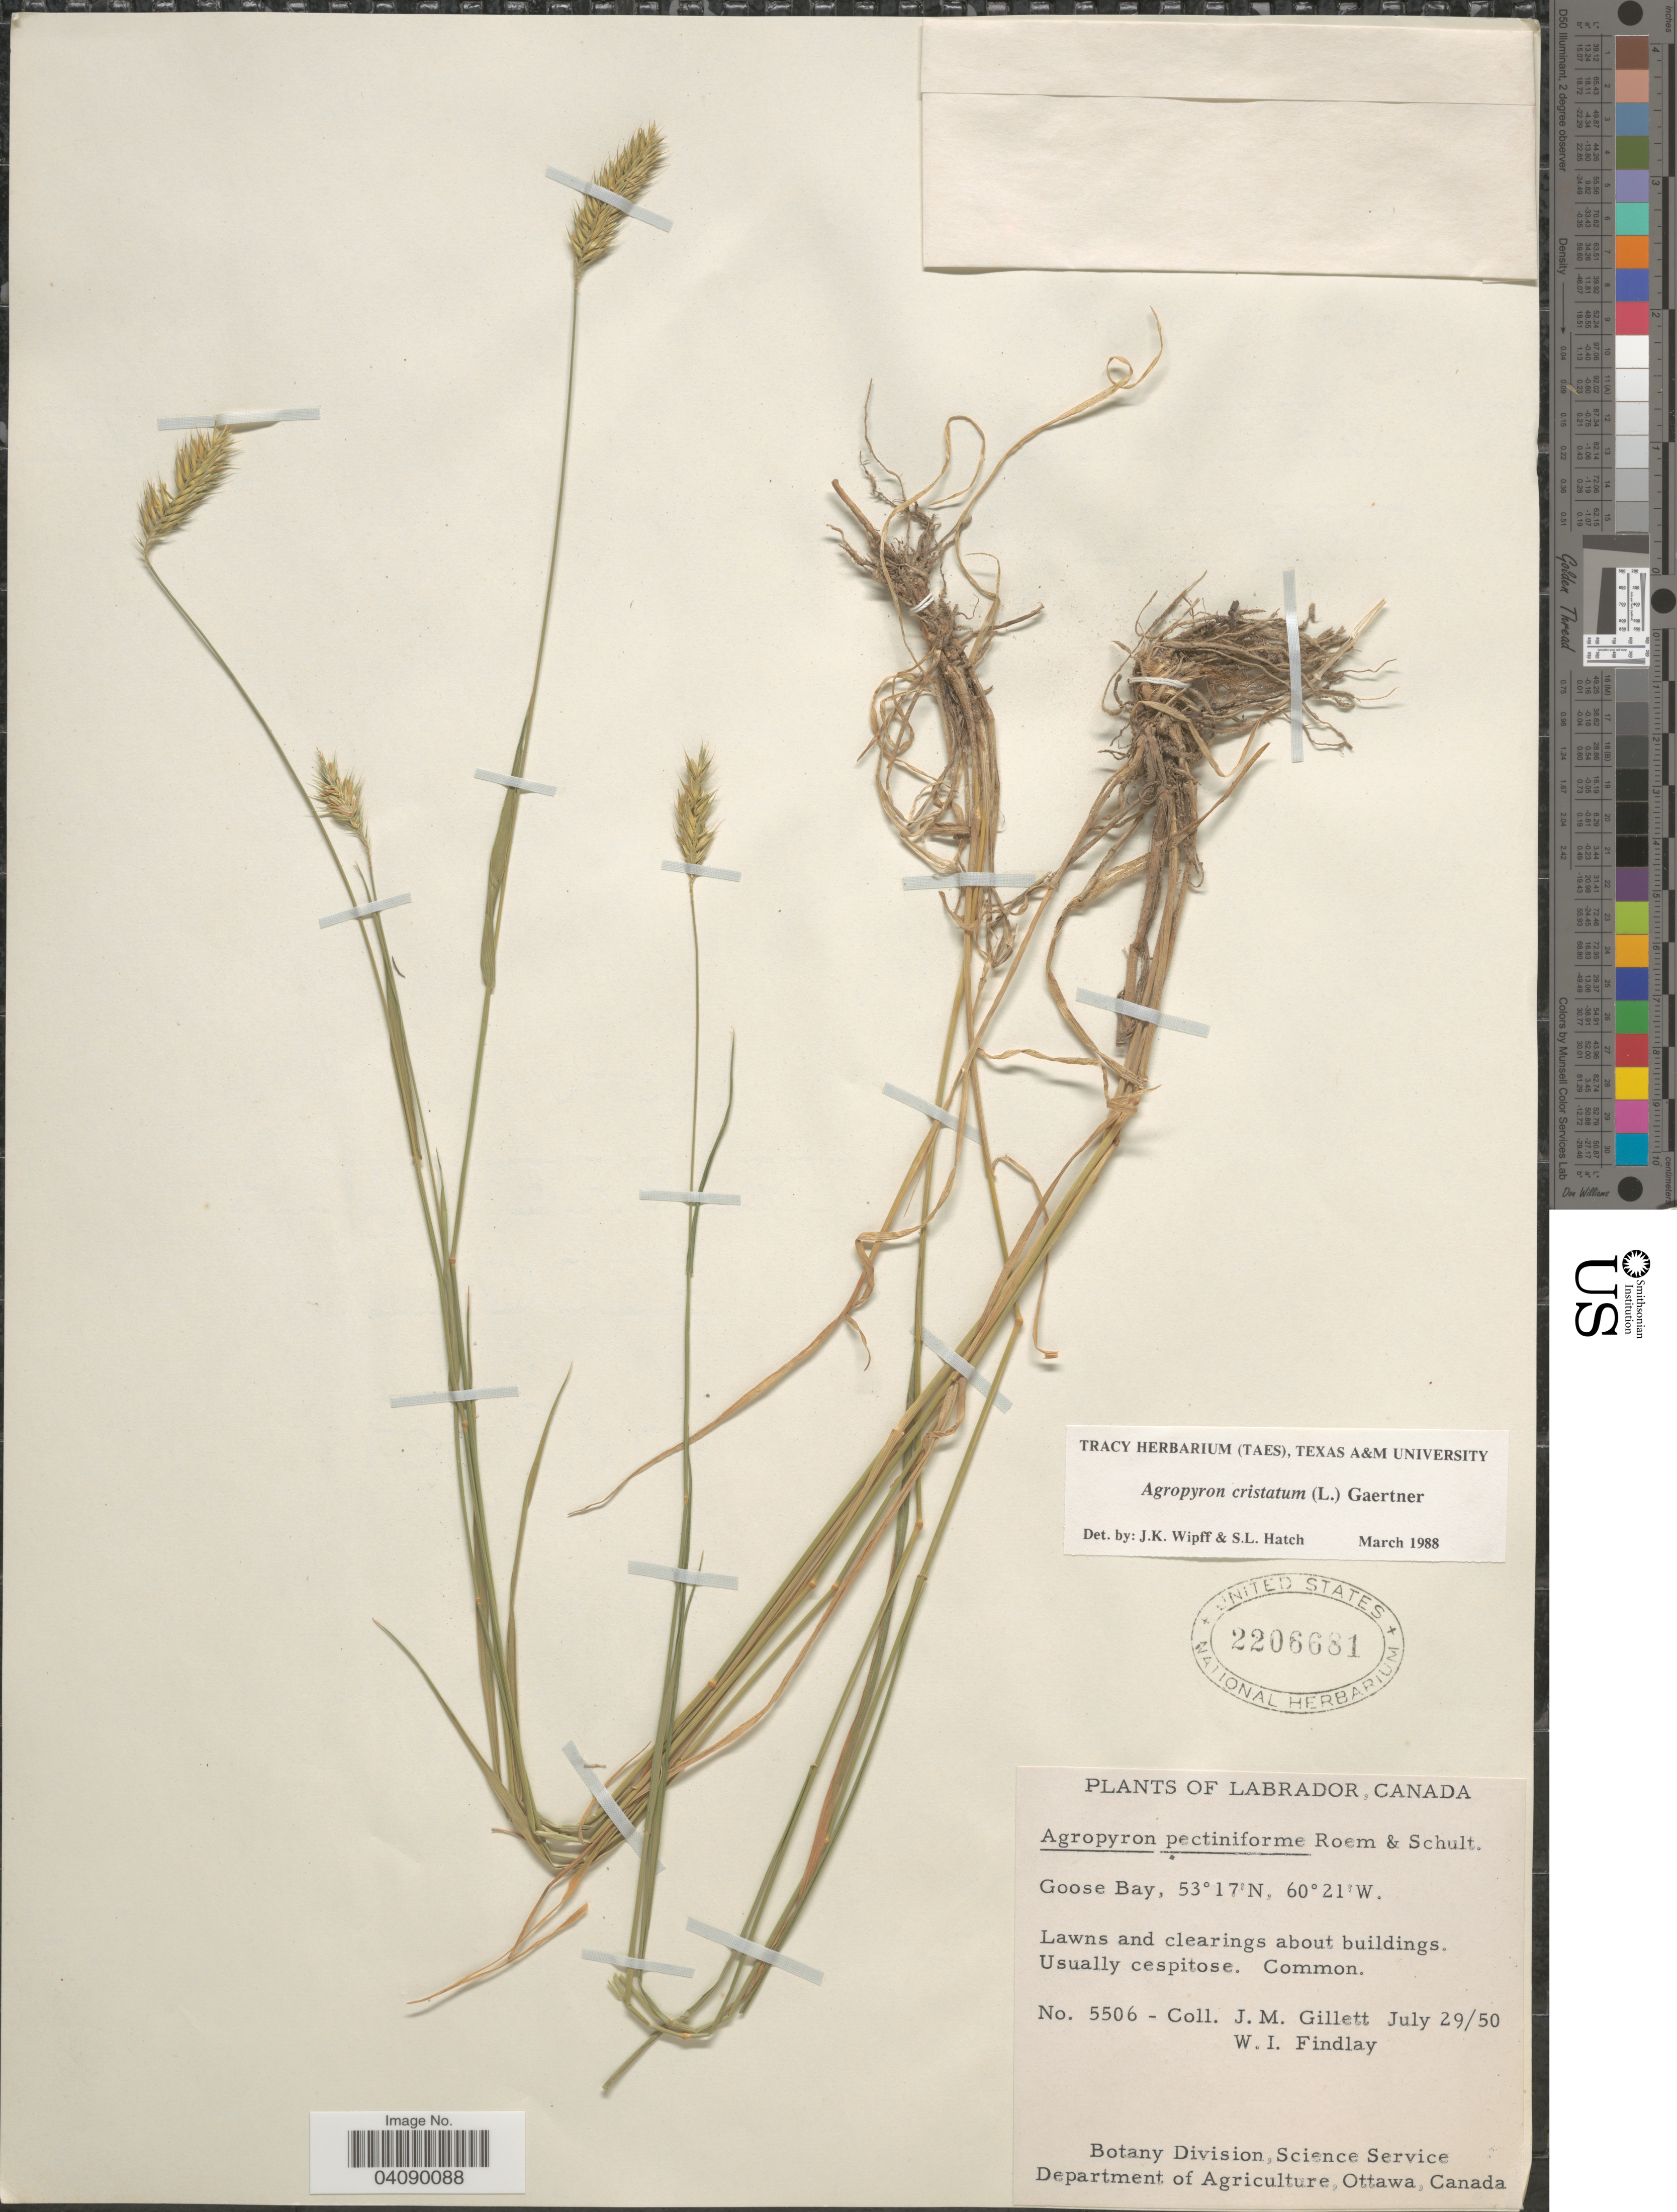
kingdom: Plantae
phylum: Tracheophyta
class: Liliopsida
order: Poales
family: Poaceae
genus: Agropyron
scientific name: Agropyron cristatum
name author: (L.) Gaertn.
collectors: J. M. Gillett & W. Findlay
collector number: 5506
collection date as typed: Transcribed d/m/y: 29/7/50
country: Canada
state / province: Newfoundland and Labrador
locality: Labrador. Goose Bay. Lawns and clearings about buildings.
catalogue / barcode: US 2206681